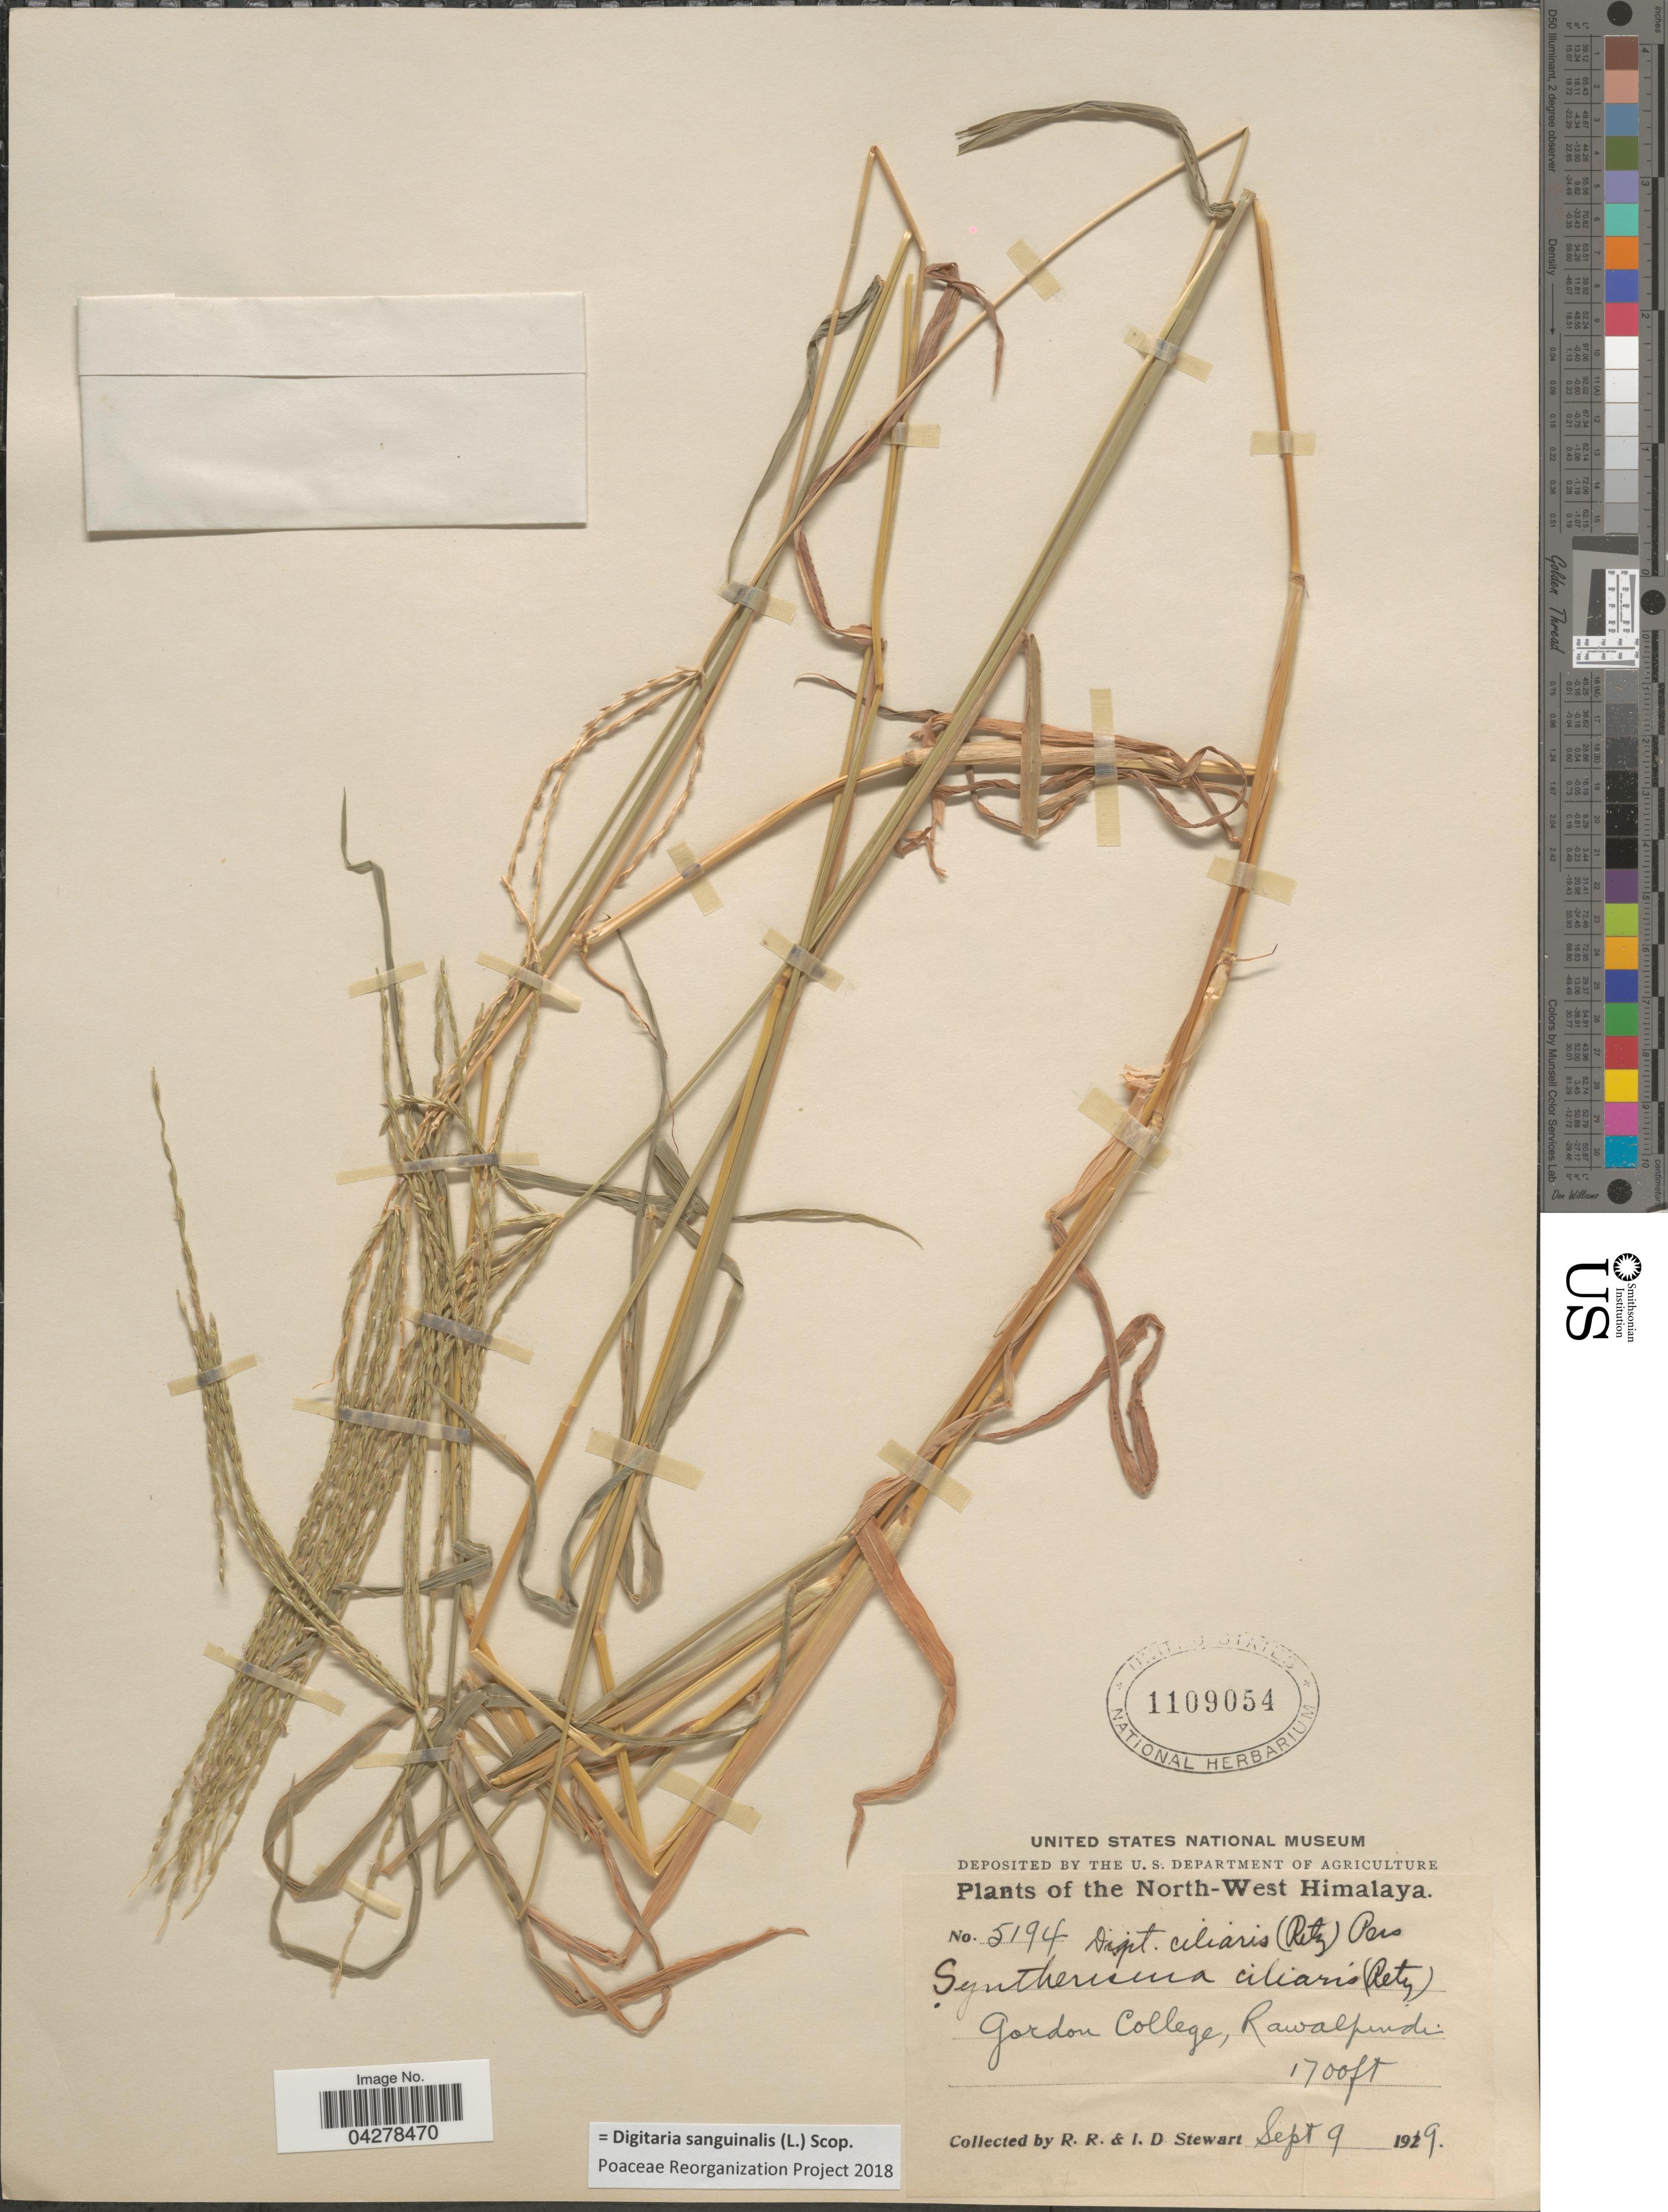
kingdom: Plantae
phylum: Tracheophyta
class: Liliopsida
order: Poales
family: Poaceae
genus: Digitaria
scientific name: Digitaria sanguinalis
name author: (L.) Scop.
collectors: R. Stewart & I. Stewart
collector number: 5194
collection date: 1919-09-09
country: Pakistan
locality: North-West Himalaya. Gordon College, Rawalpindi.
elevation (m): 518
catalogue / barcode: US 1109054